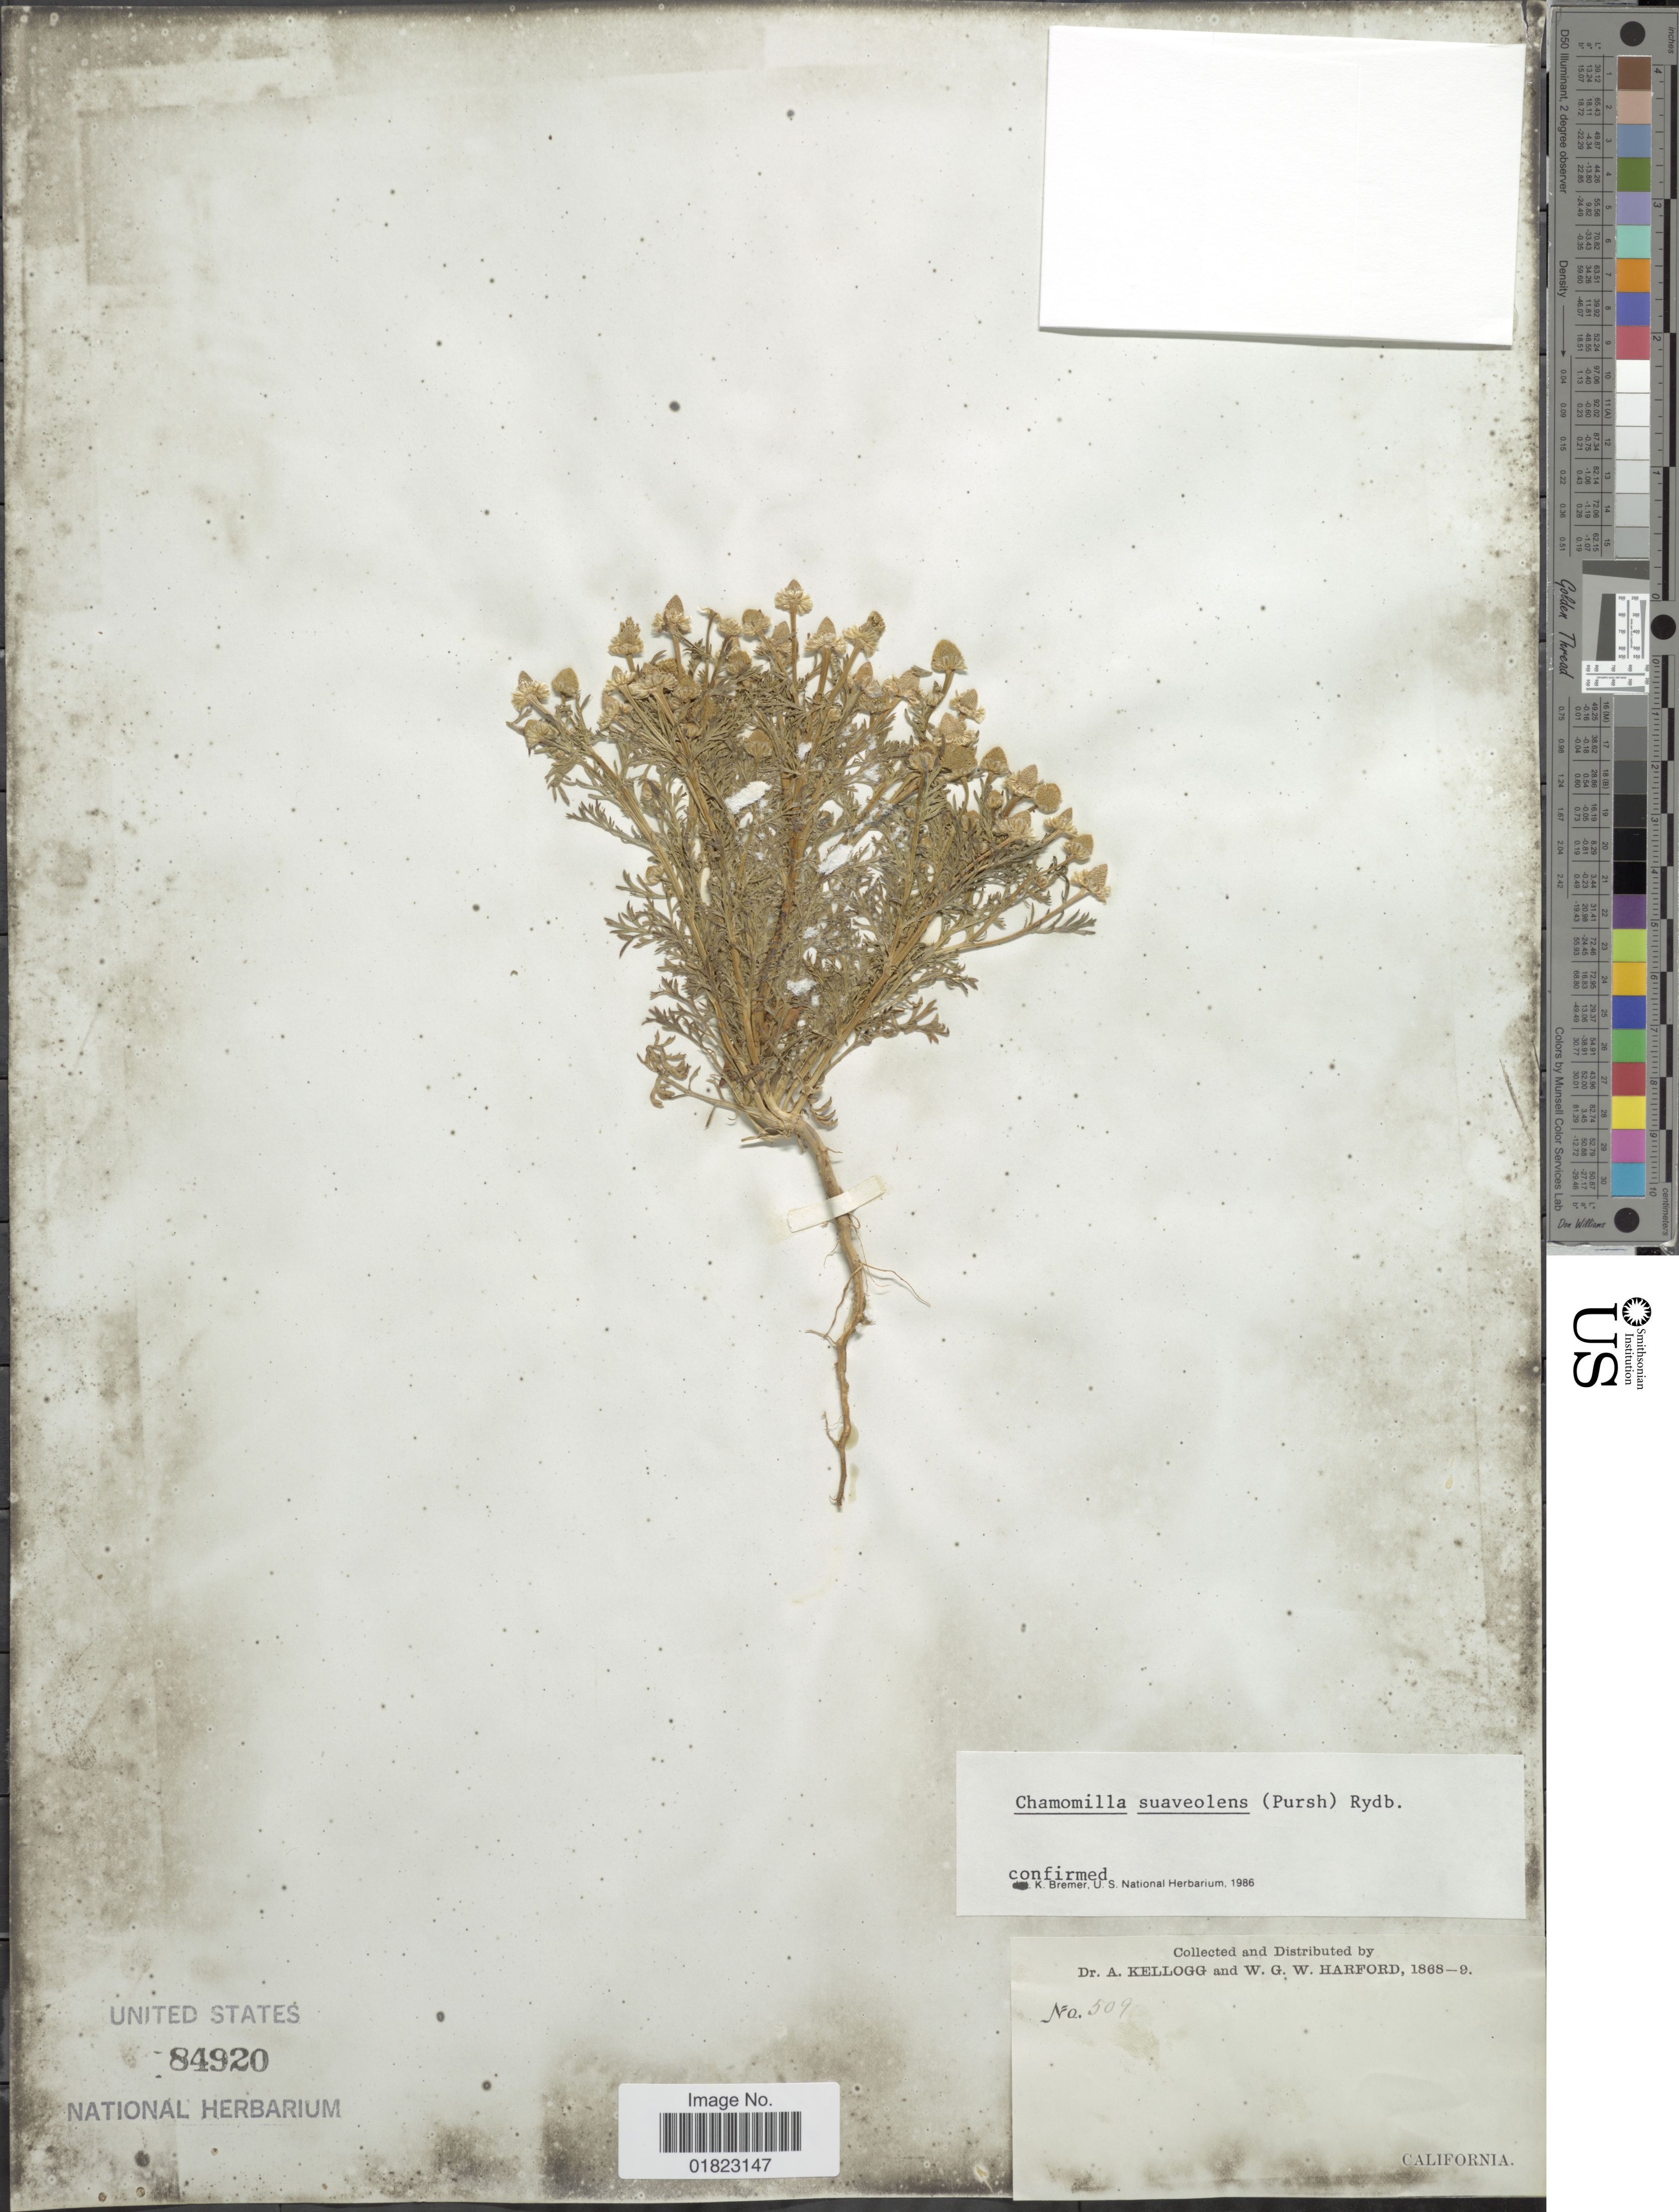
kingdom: Plantae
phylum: Tracheophyta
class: Magnoliopsida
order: Asterales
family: Asteraceae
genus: Matricaria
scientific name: Matricaria matricarioides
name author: (Less.) Porter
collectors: A. Kellogg & W. G. W. Harford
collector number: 509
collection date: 1868/1869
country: United States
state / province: California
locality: California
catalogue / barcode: US 84920